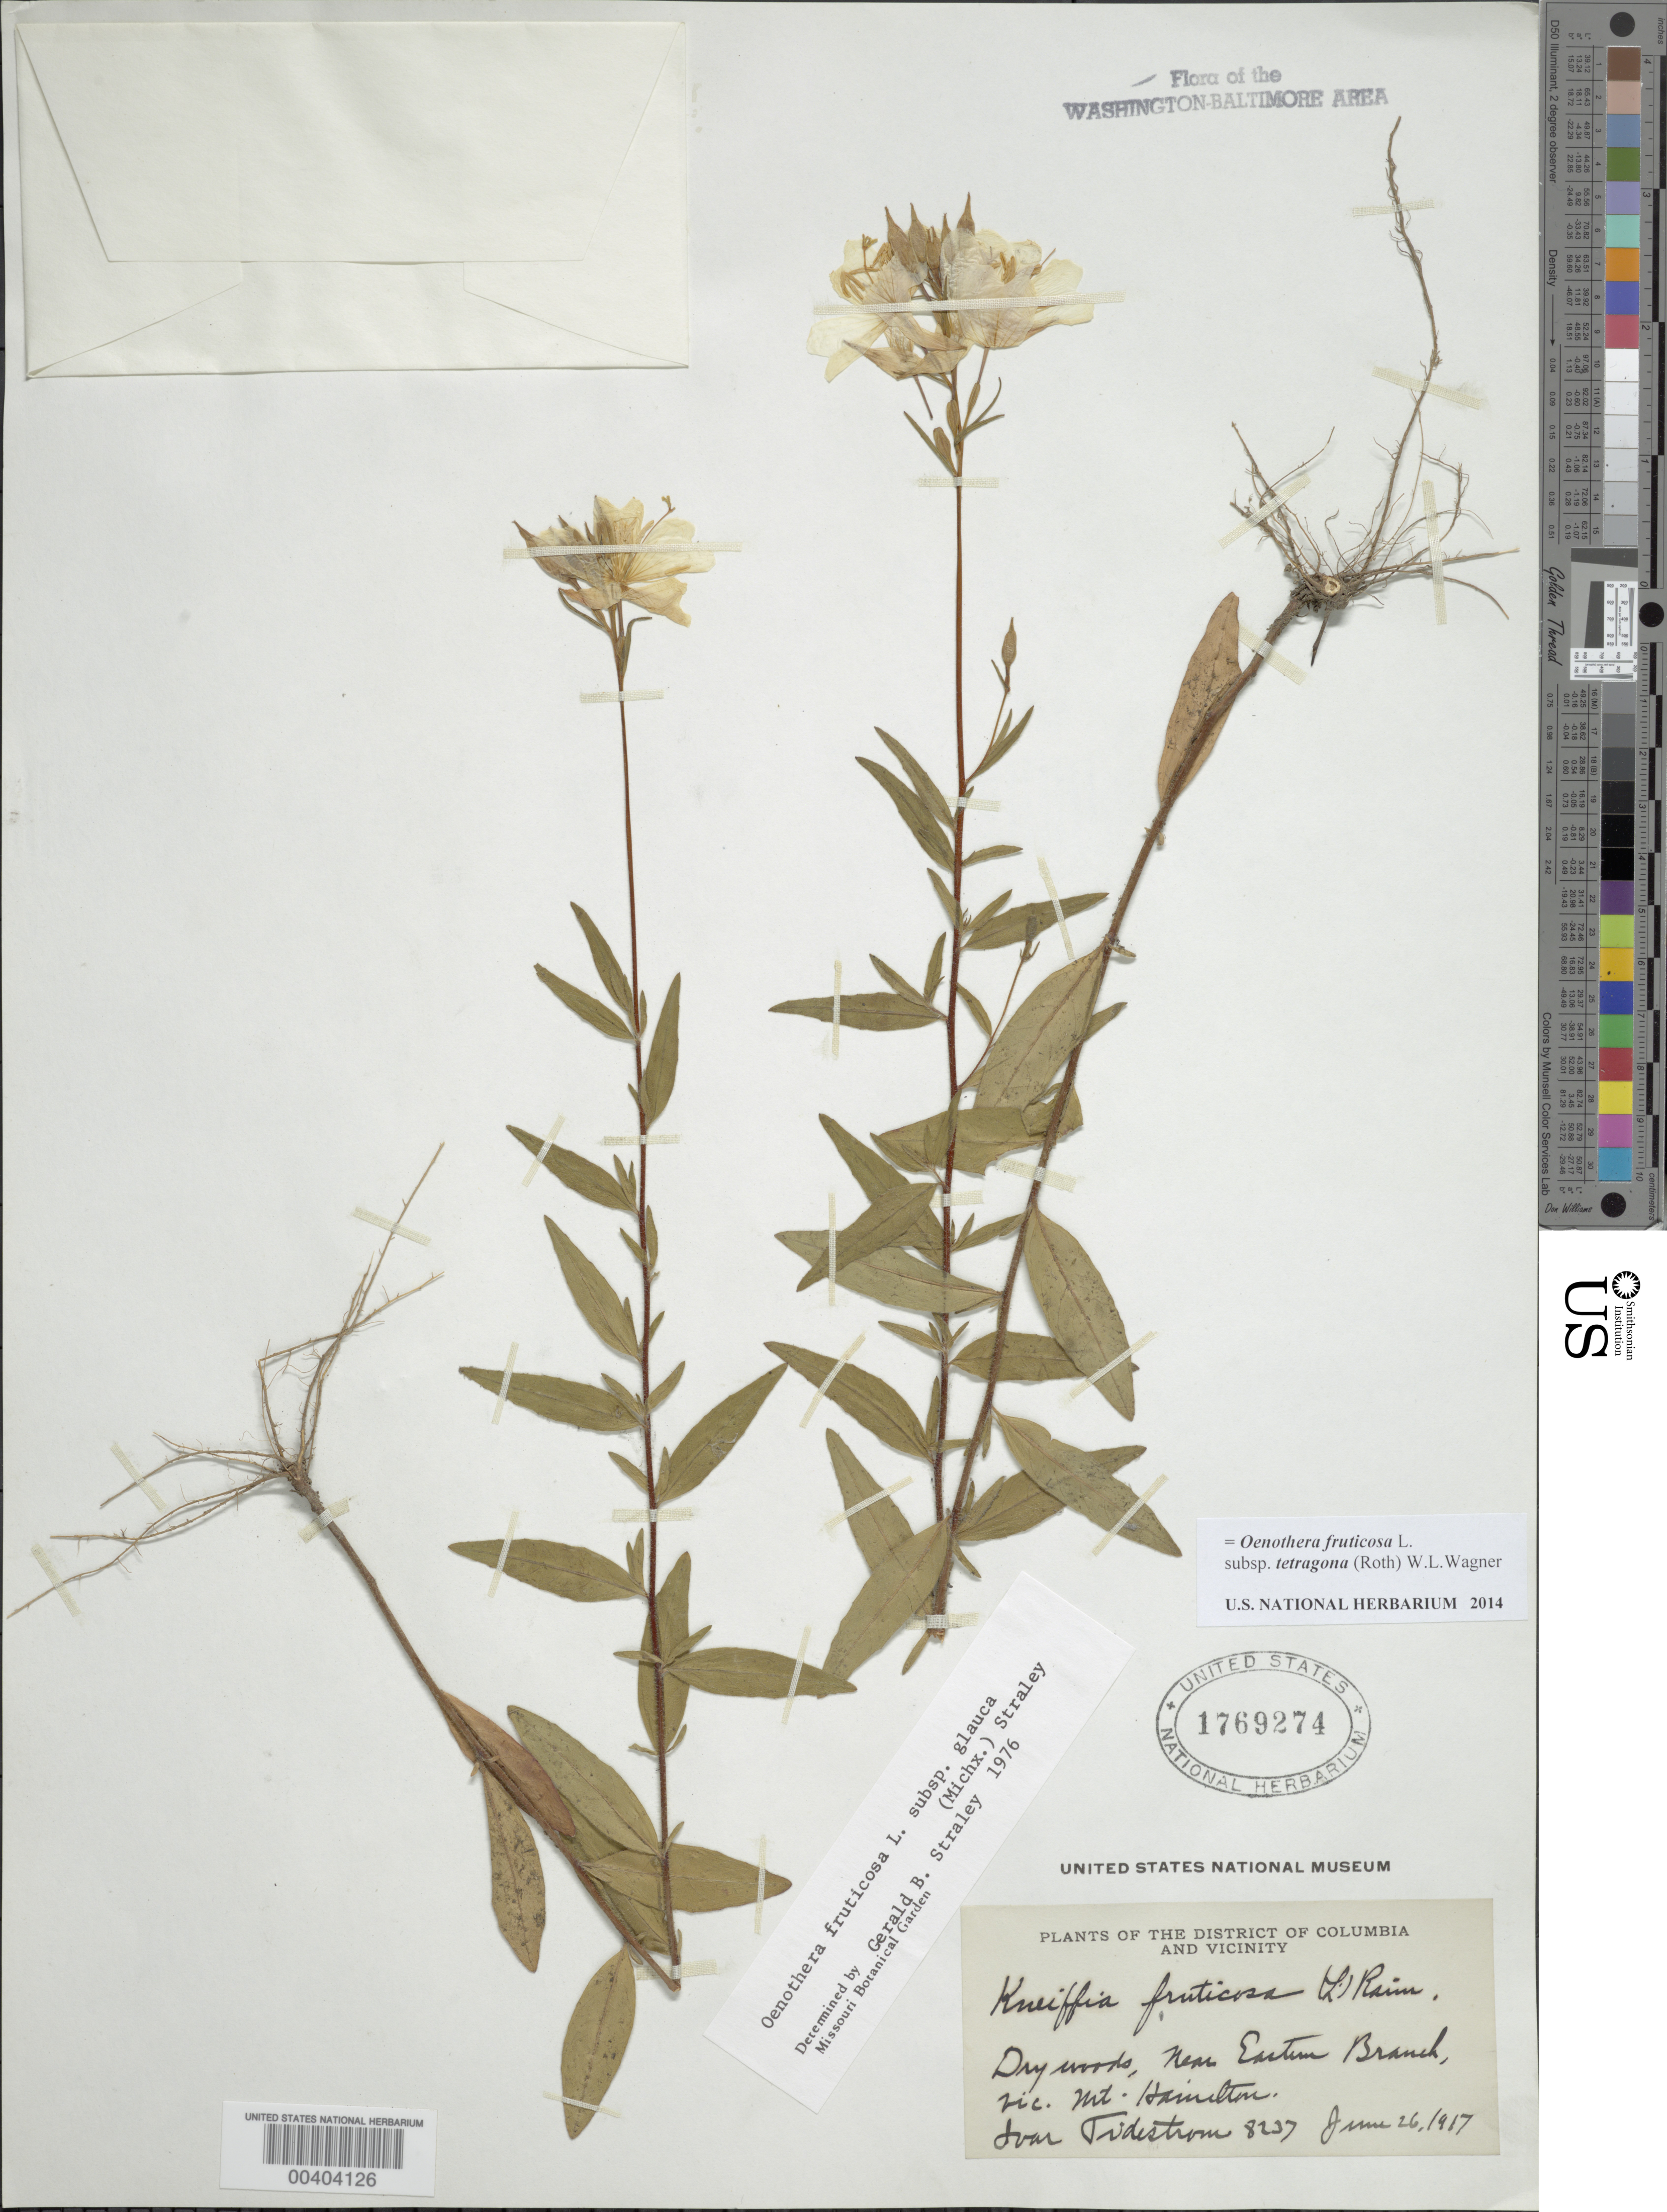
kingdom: Plantae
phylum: Tracheophyta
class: Magnoliopsida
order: Myrtales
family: Onagraceae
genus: Oenothera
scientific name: Oenothera fruticosa subsp. tetragona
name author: (Roth) W.L. Wagner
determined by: Wagner, W. L., (BOT), Smithsonian Institution - National Museum of Natural History (UNITED STATES)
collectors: I. F. Tidestrom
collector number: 8237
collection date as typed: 26 Jun 1917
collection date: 1917-06-26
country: United States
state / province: District of Columbia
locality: Near Eastern Branch, vicinity of Mt. Hamilton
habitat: Dry woods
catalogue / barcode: US 1769274